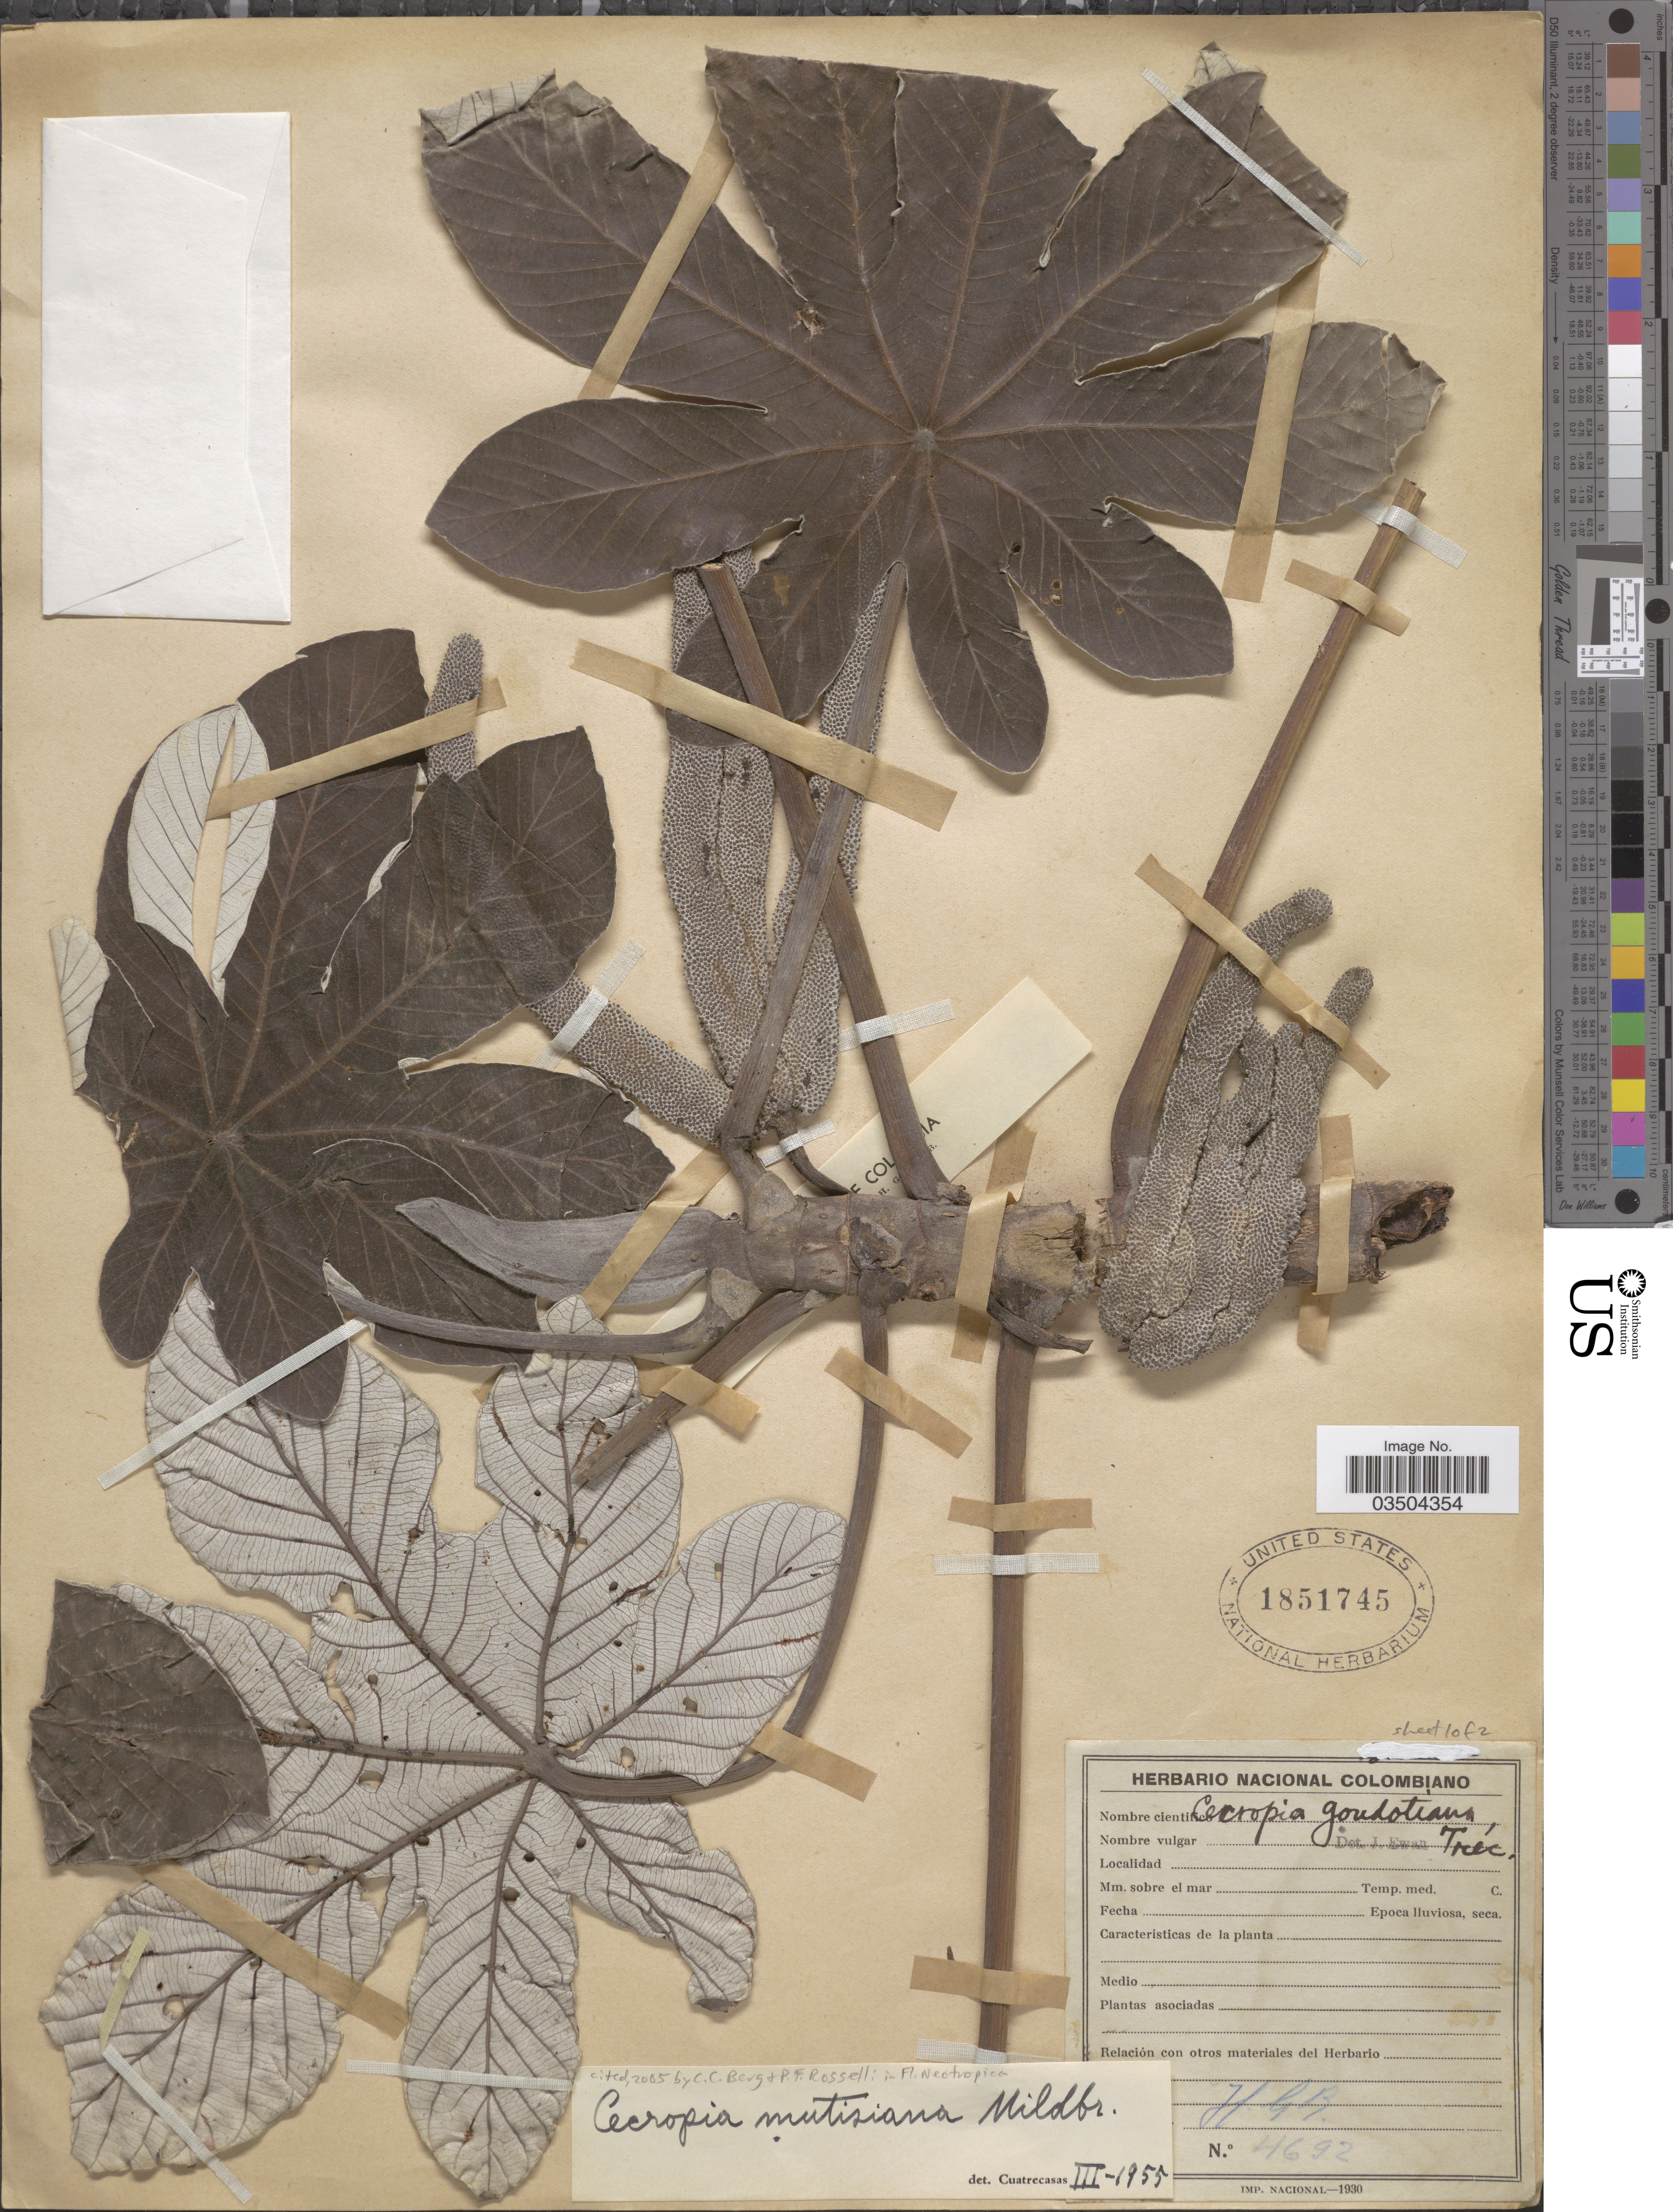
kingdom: Plantae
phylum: Tracheophyta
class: Magnoliopsida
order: Rosales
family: Urticaceae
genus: Cecropia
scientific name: Cecropia mutisiana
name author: Mildbr.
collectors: H. G. B.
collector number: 4692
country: Colombia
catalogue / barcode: US 1851745